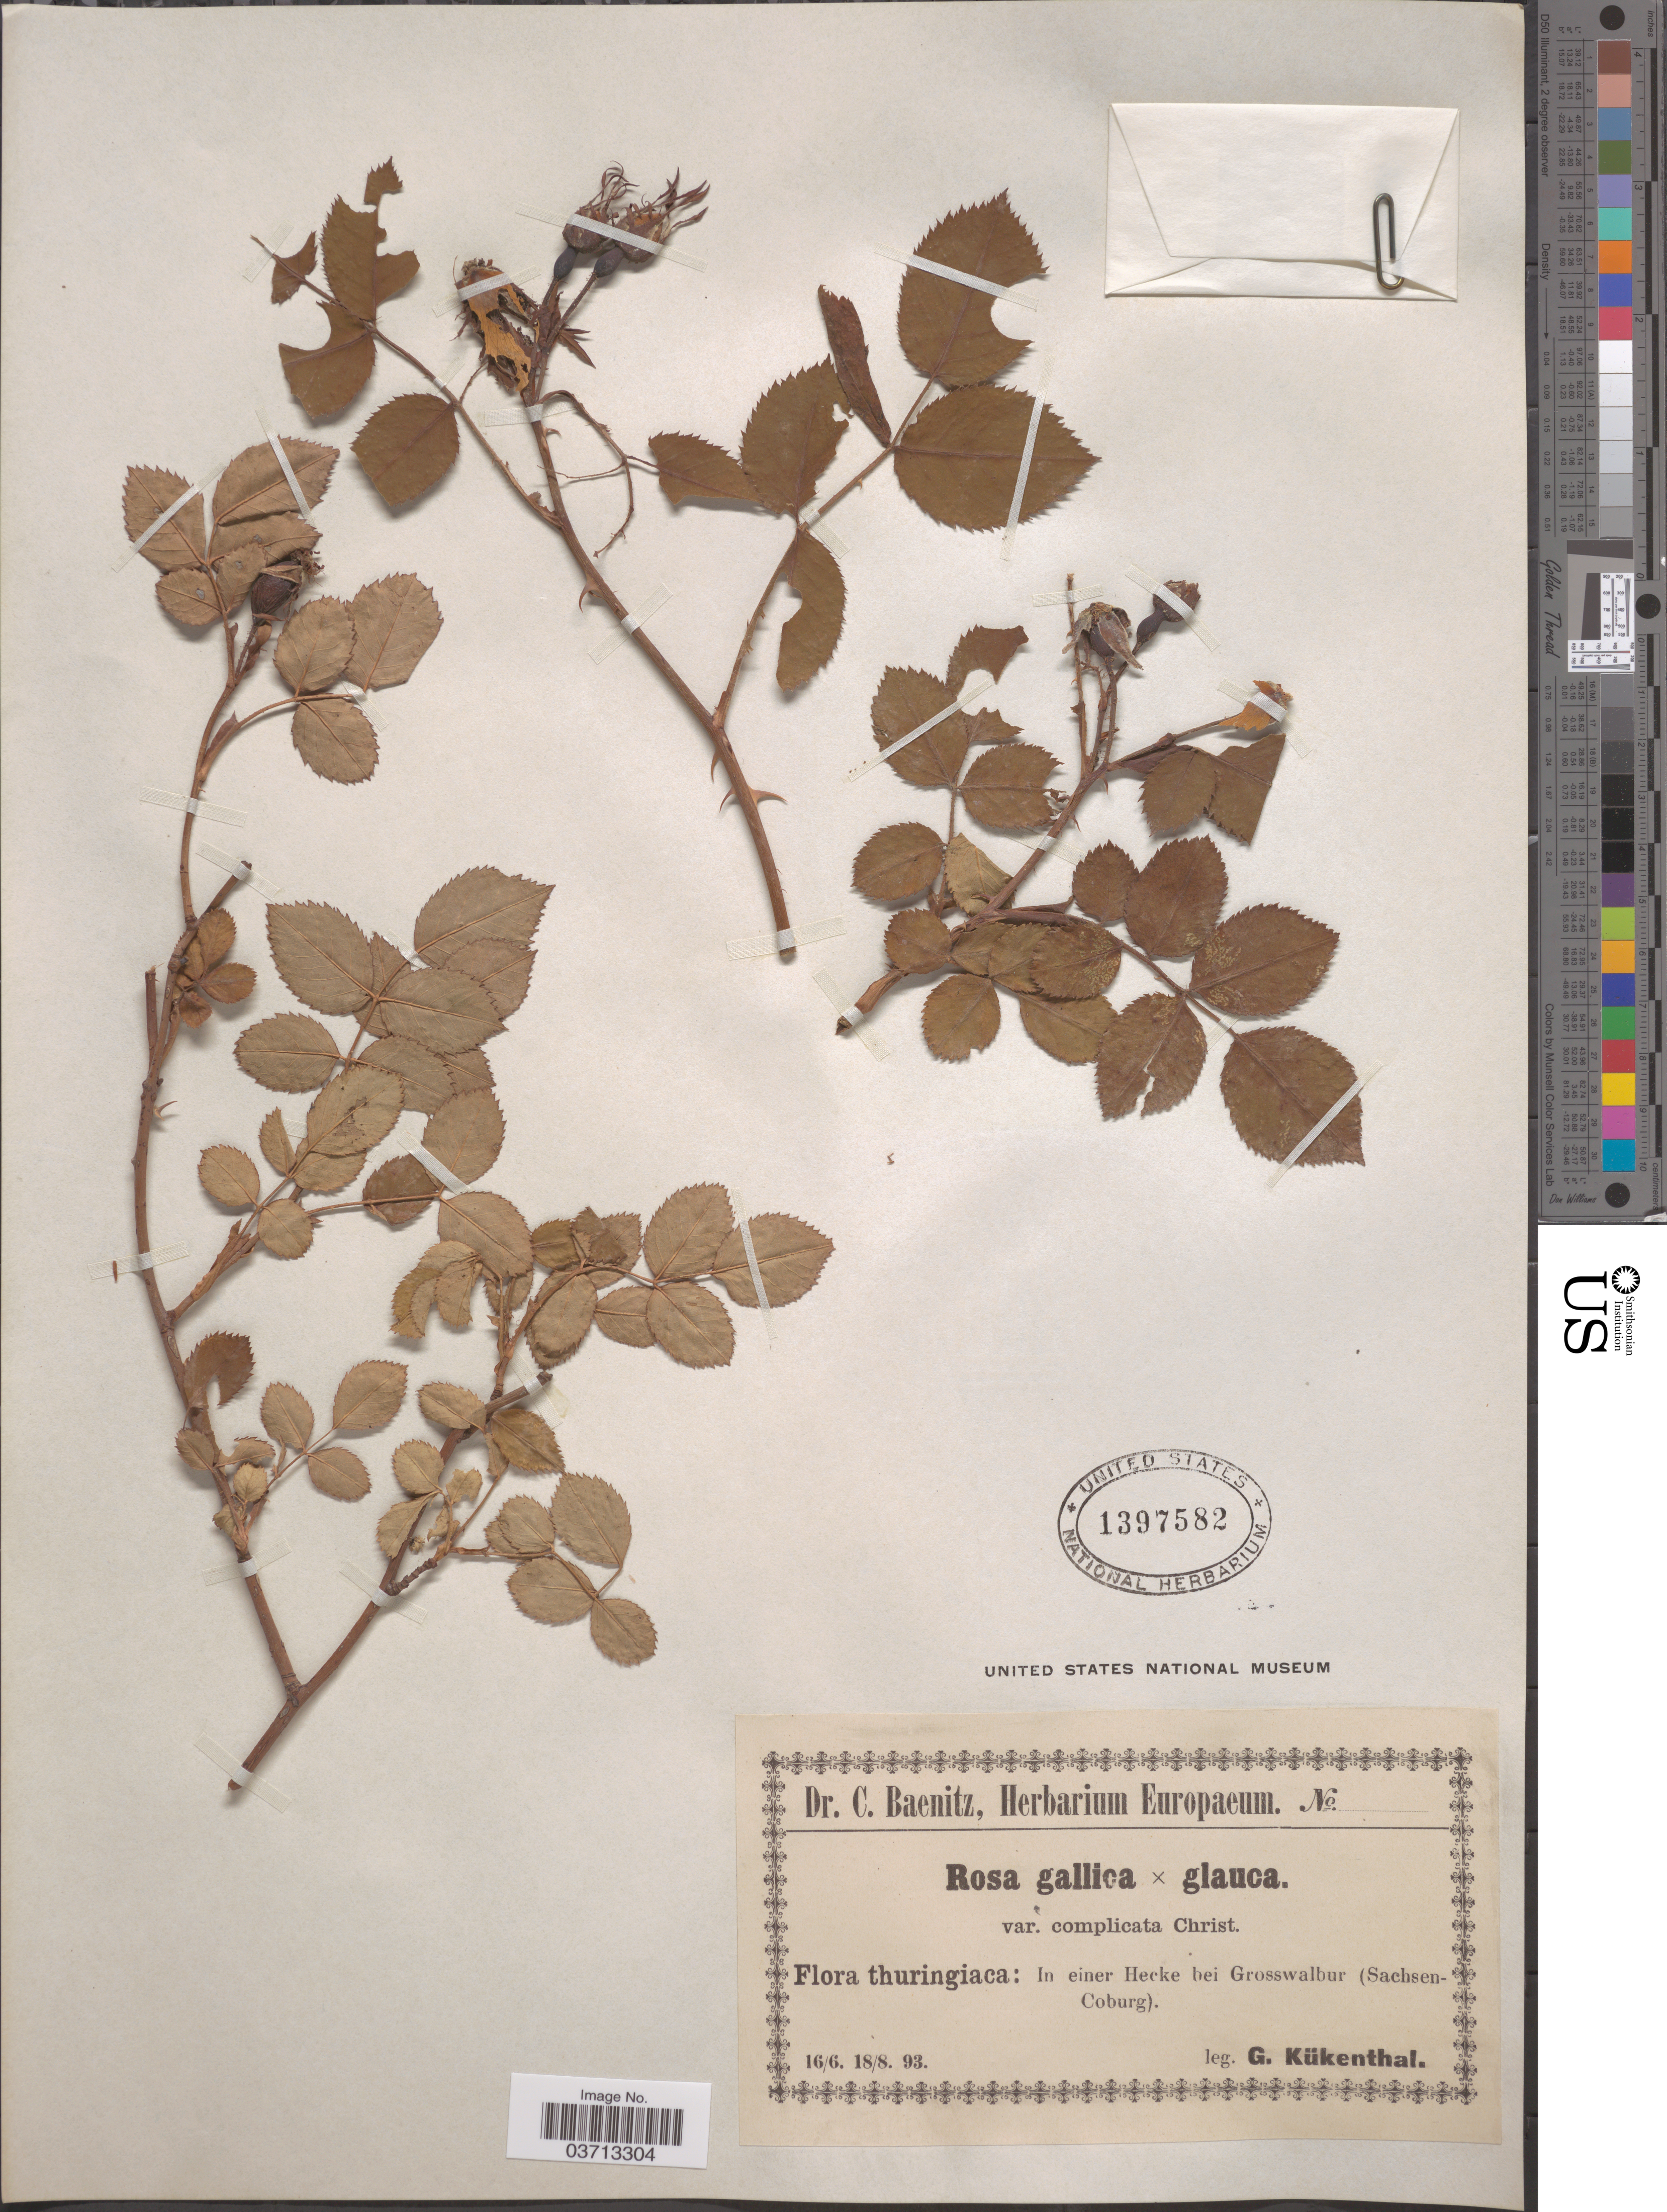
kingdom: Plantae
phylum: Tracheophyta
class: Magnoliopsida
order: Rosales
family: Rosaceae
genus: Rosa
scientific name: Rosa gallica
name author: L.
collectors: G. Kükenthal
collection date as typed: Transcribed d/m/y: 16/6/93 to 18/8/93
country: Germany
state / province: Thuringia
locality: Thuringiaca: In einer Hecke bei Grosswalbur (Sachsen-Coburg).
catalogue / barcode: US 1397582